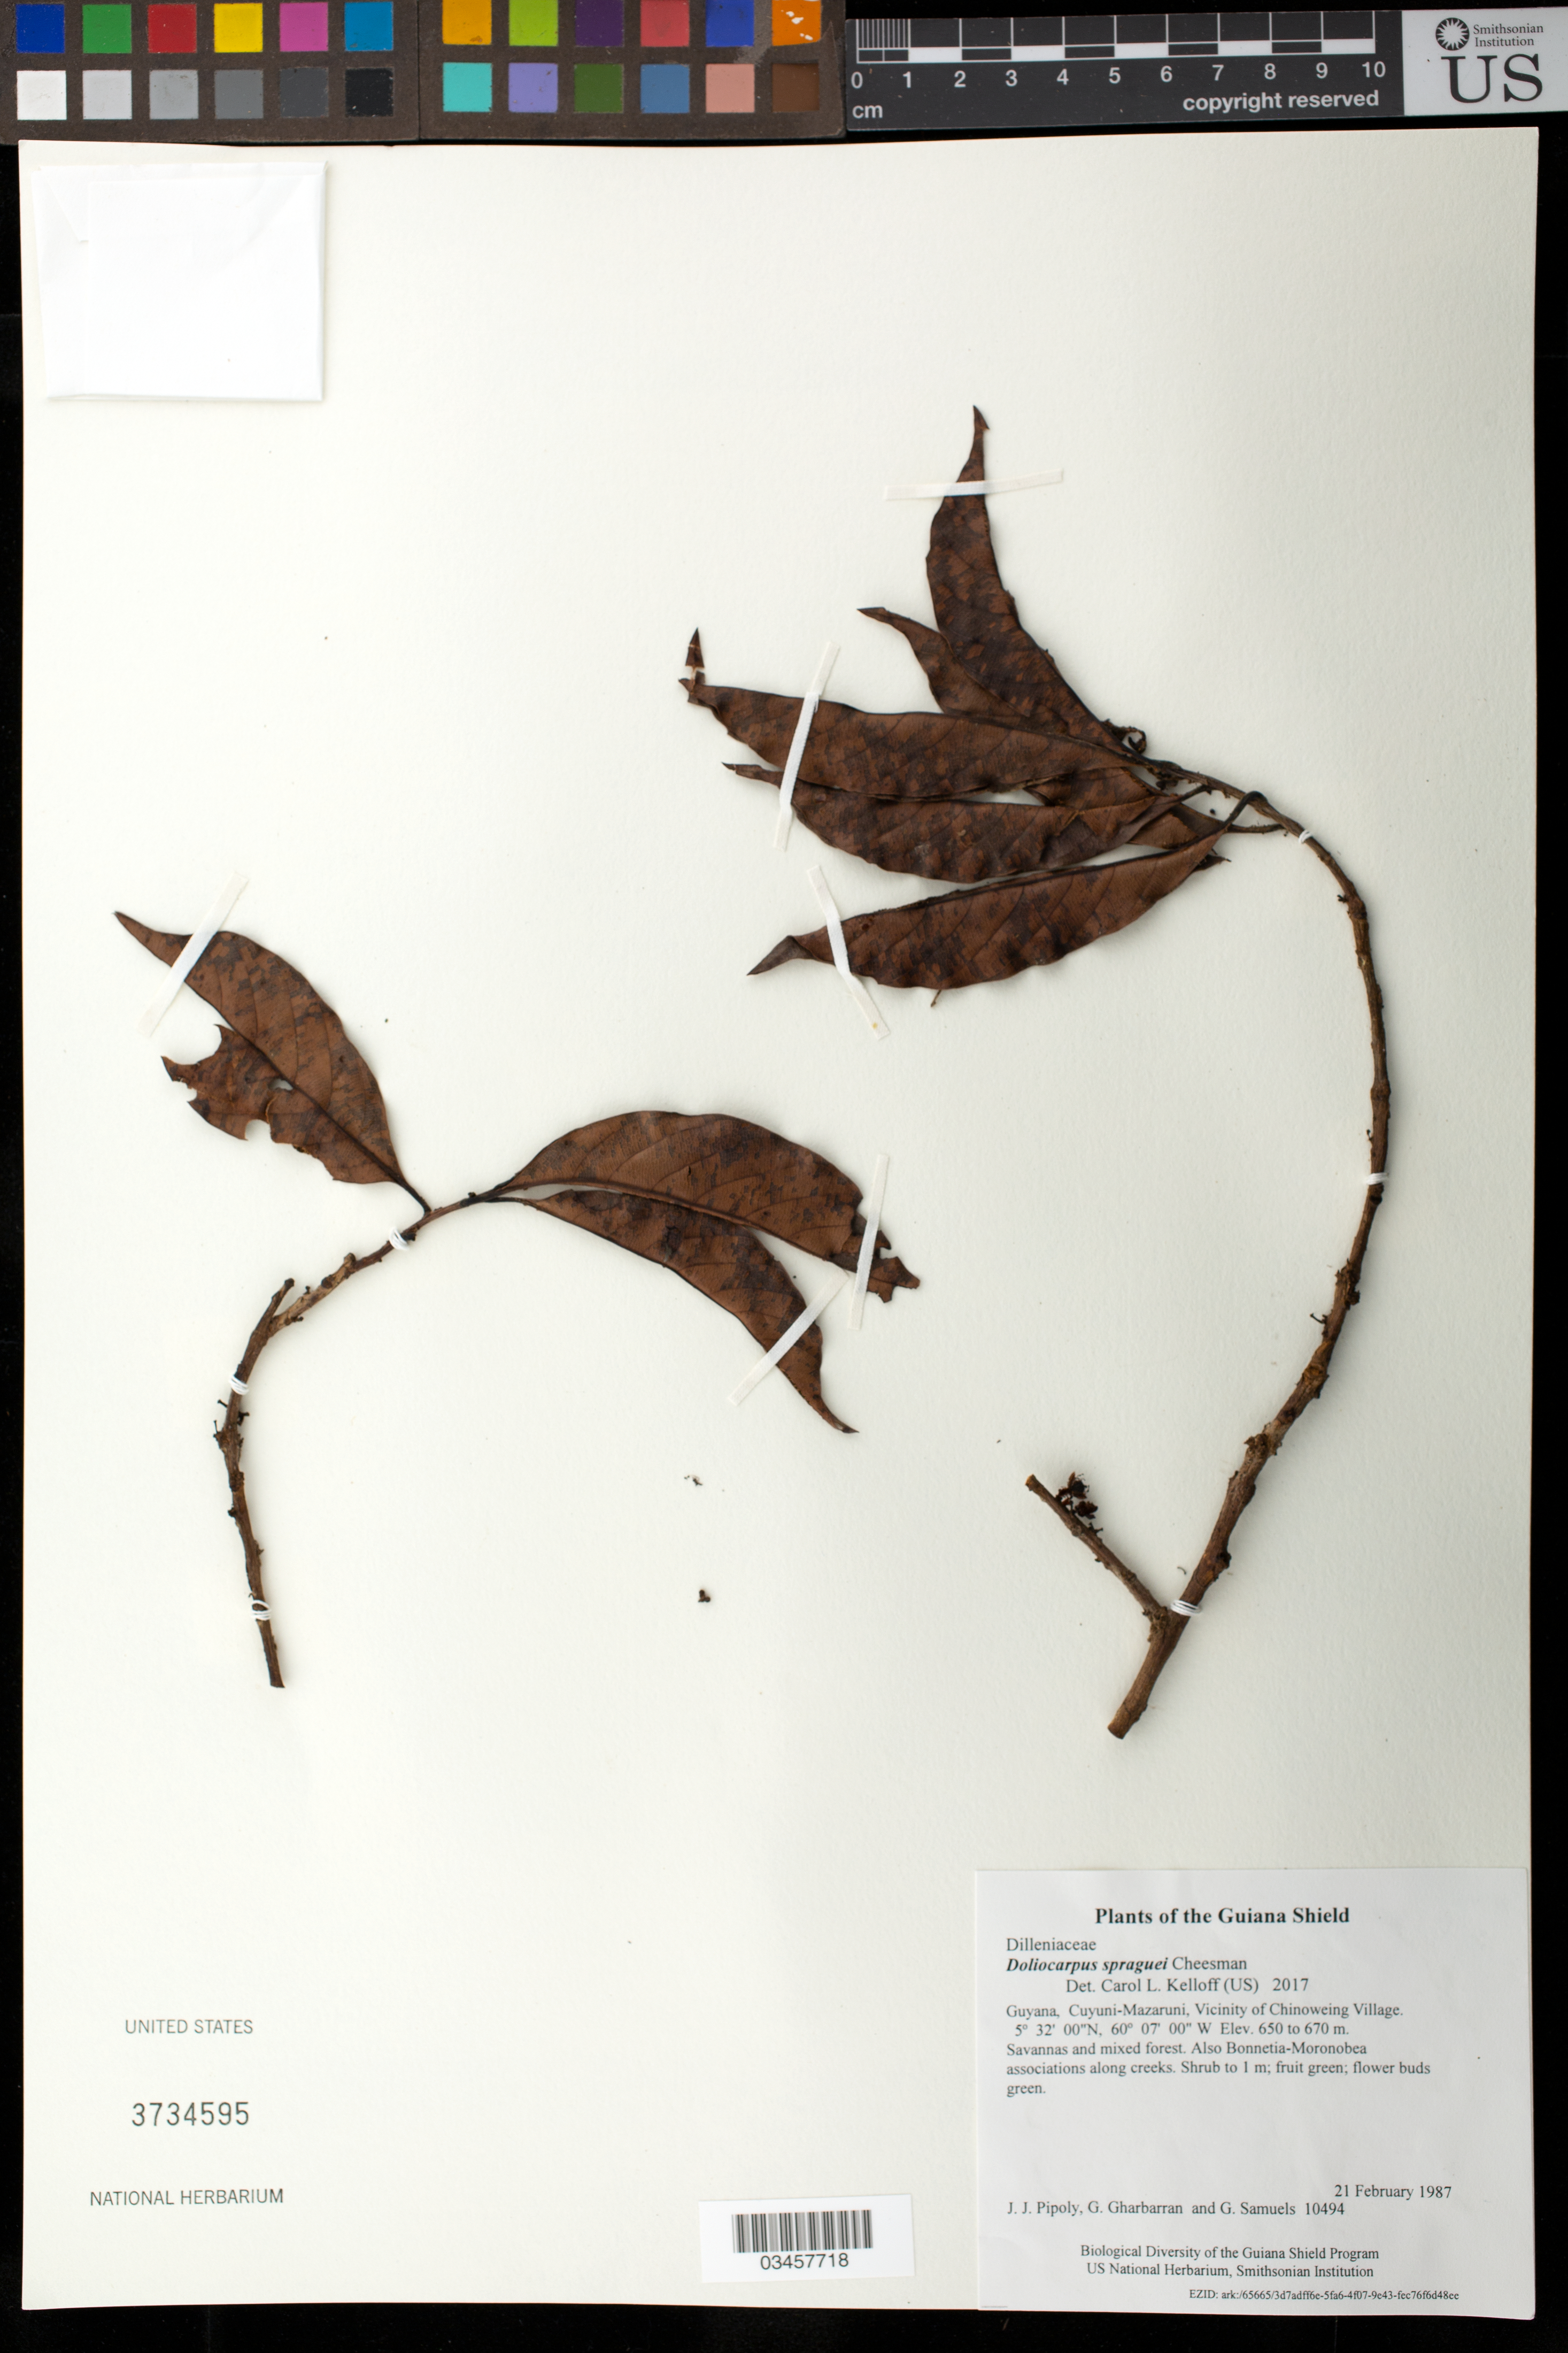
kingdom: Plantae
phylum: Tracheophyta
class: Magnoliopsida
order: Dilleniales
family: Dilleniaceae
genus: Doliocarpus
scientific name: Doliocarpus spraguei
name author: Cheesman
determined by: Kelloff, Carol L., (US), Smithsonian Institution - National Museum of Natural History (UNITED STATES)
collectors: J. J. Pipoly, G. Gharbarran & G. Samuels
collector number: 10494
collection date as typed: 21 February 1987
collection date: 1987-02-21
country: Guyana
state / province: Cuyuni-Mazaruni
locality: Vicinity of Chinoweing Village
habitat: Savannas and mixed forest. Also Bonnetia-Moronobea associations along creeks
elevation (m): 650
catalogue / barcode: US 3734595